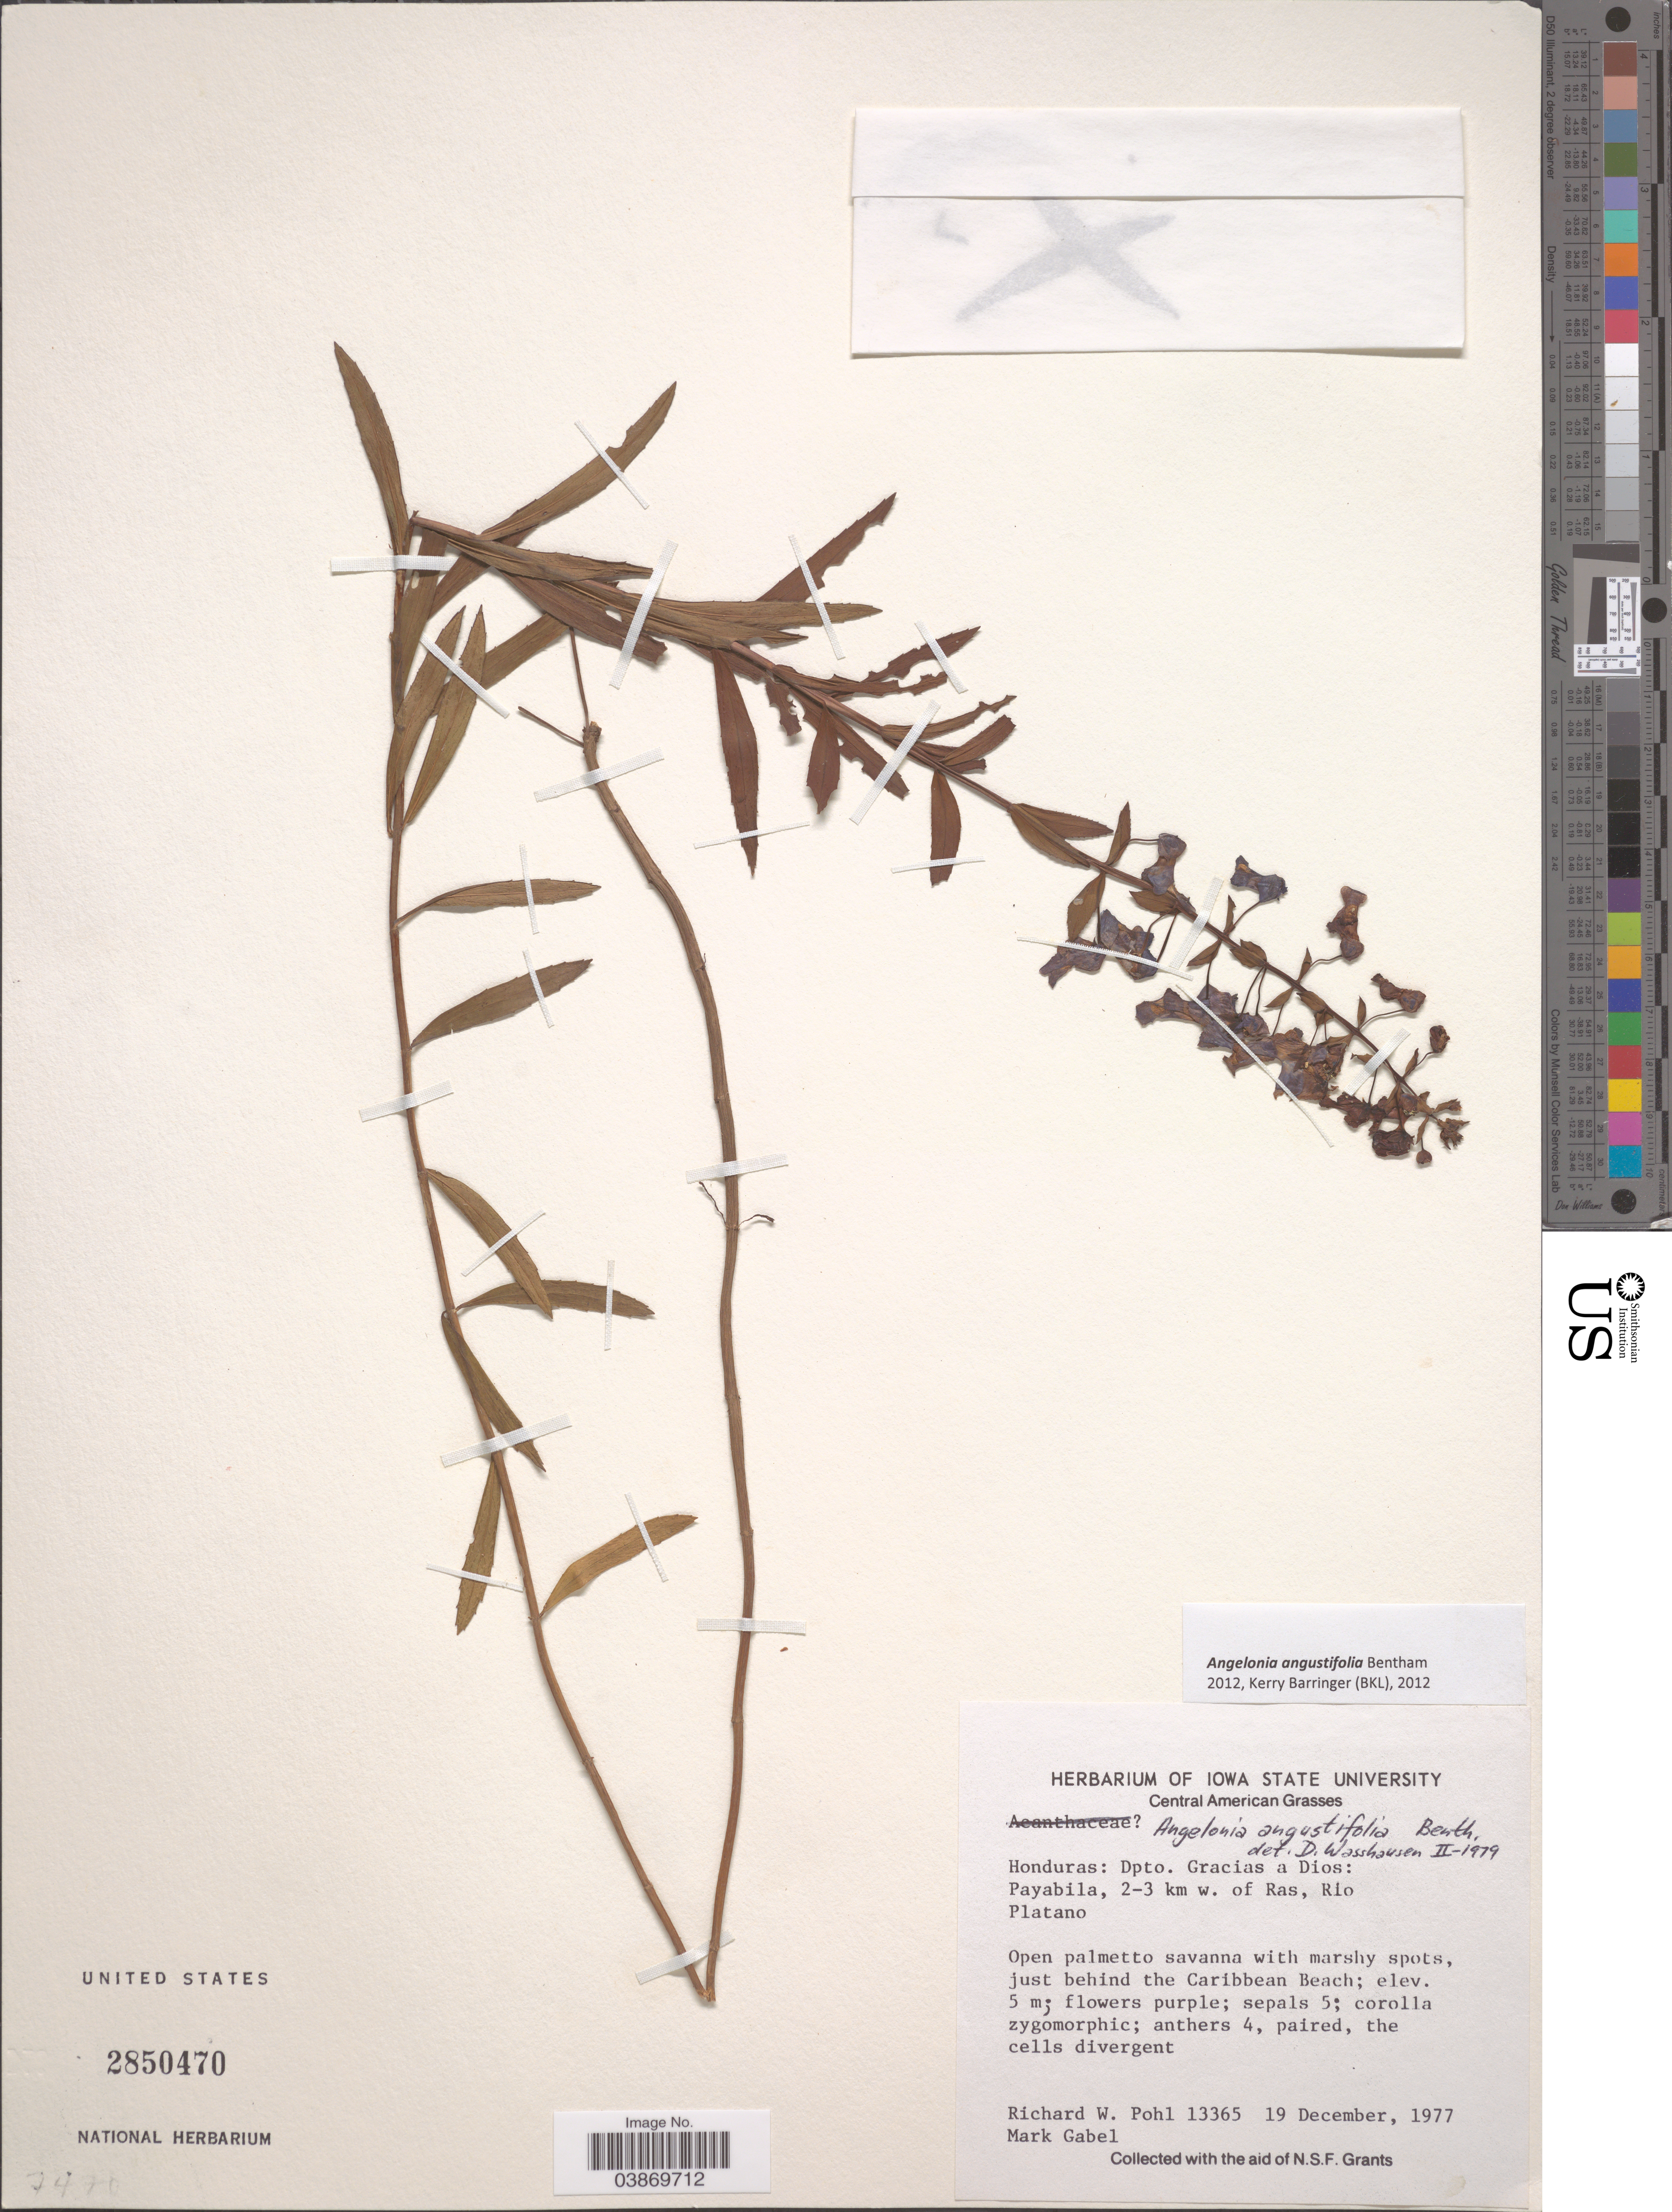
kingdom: Plantae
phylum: Tracheophyta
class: Magnoliopsida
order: Lamiales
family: Plantaginaceae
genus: Angelonia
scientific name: Angelonia angustifolia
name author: Benth.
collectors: R. W. Pohl & M. Gabel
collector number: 13365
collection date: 1977-12-19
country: Honduras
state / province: Gracias de Dios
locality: Dpto. Gracias a Dios: Payabila, 2-3 km w. of Ras, Rio Platano. Just behind the Caribbean beach.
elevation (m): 5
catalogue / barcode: US 2850470